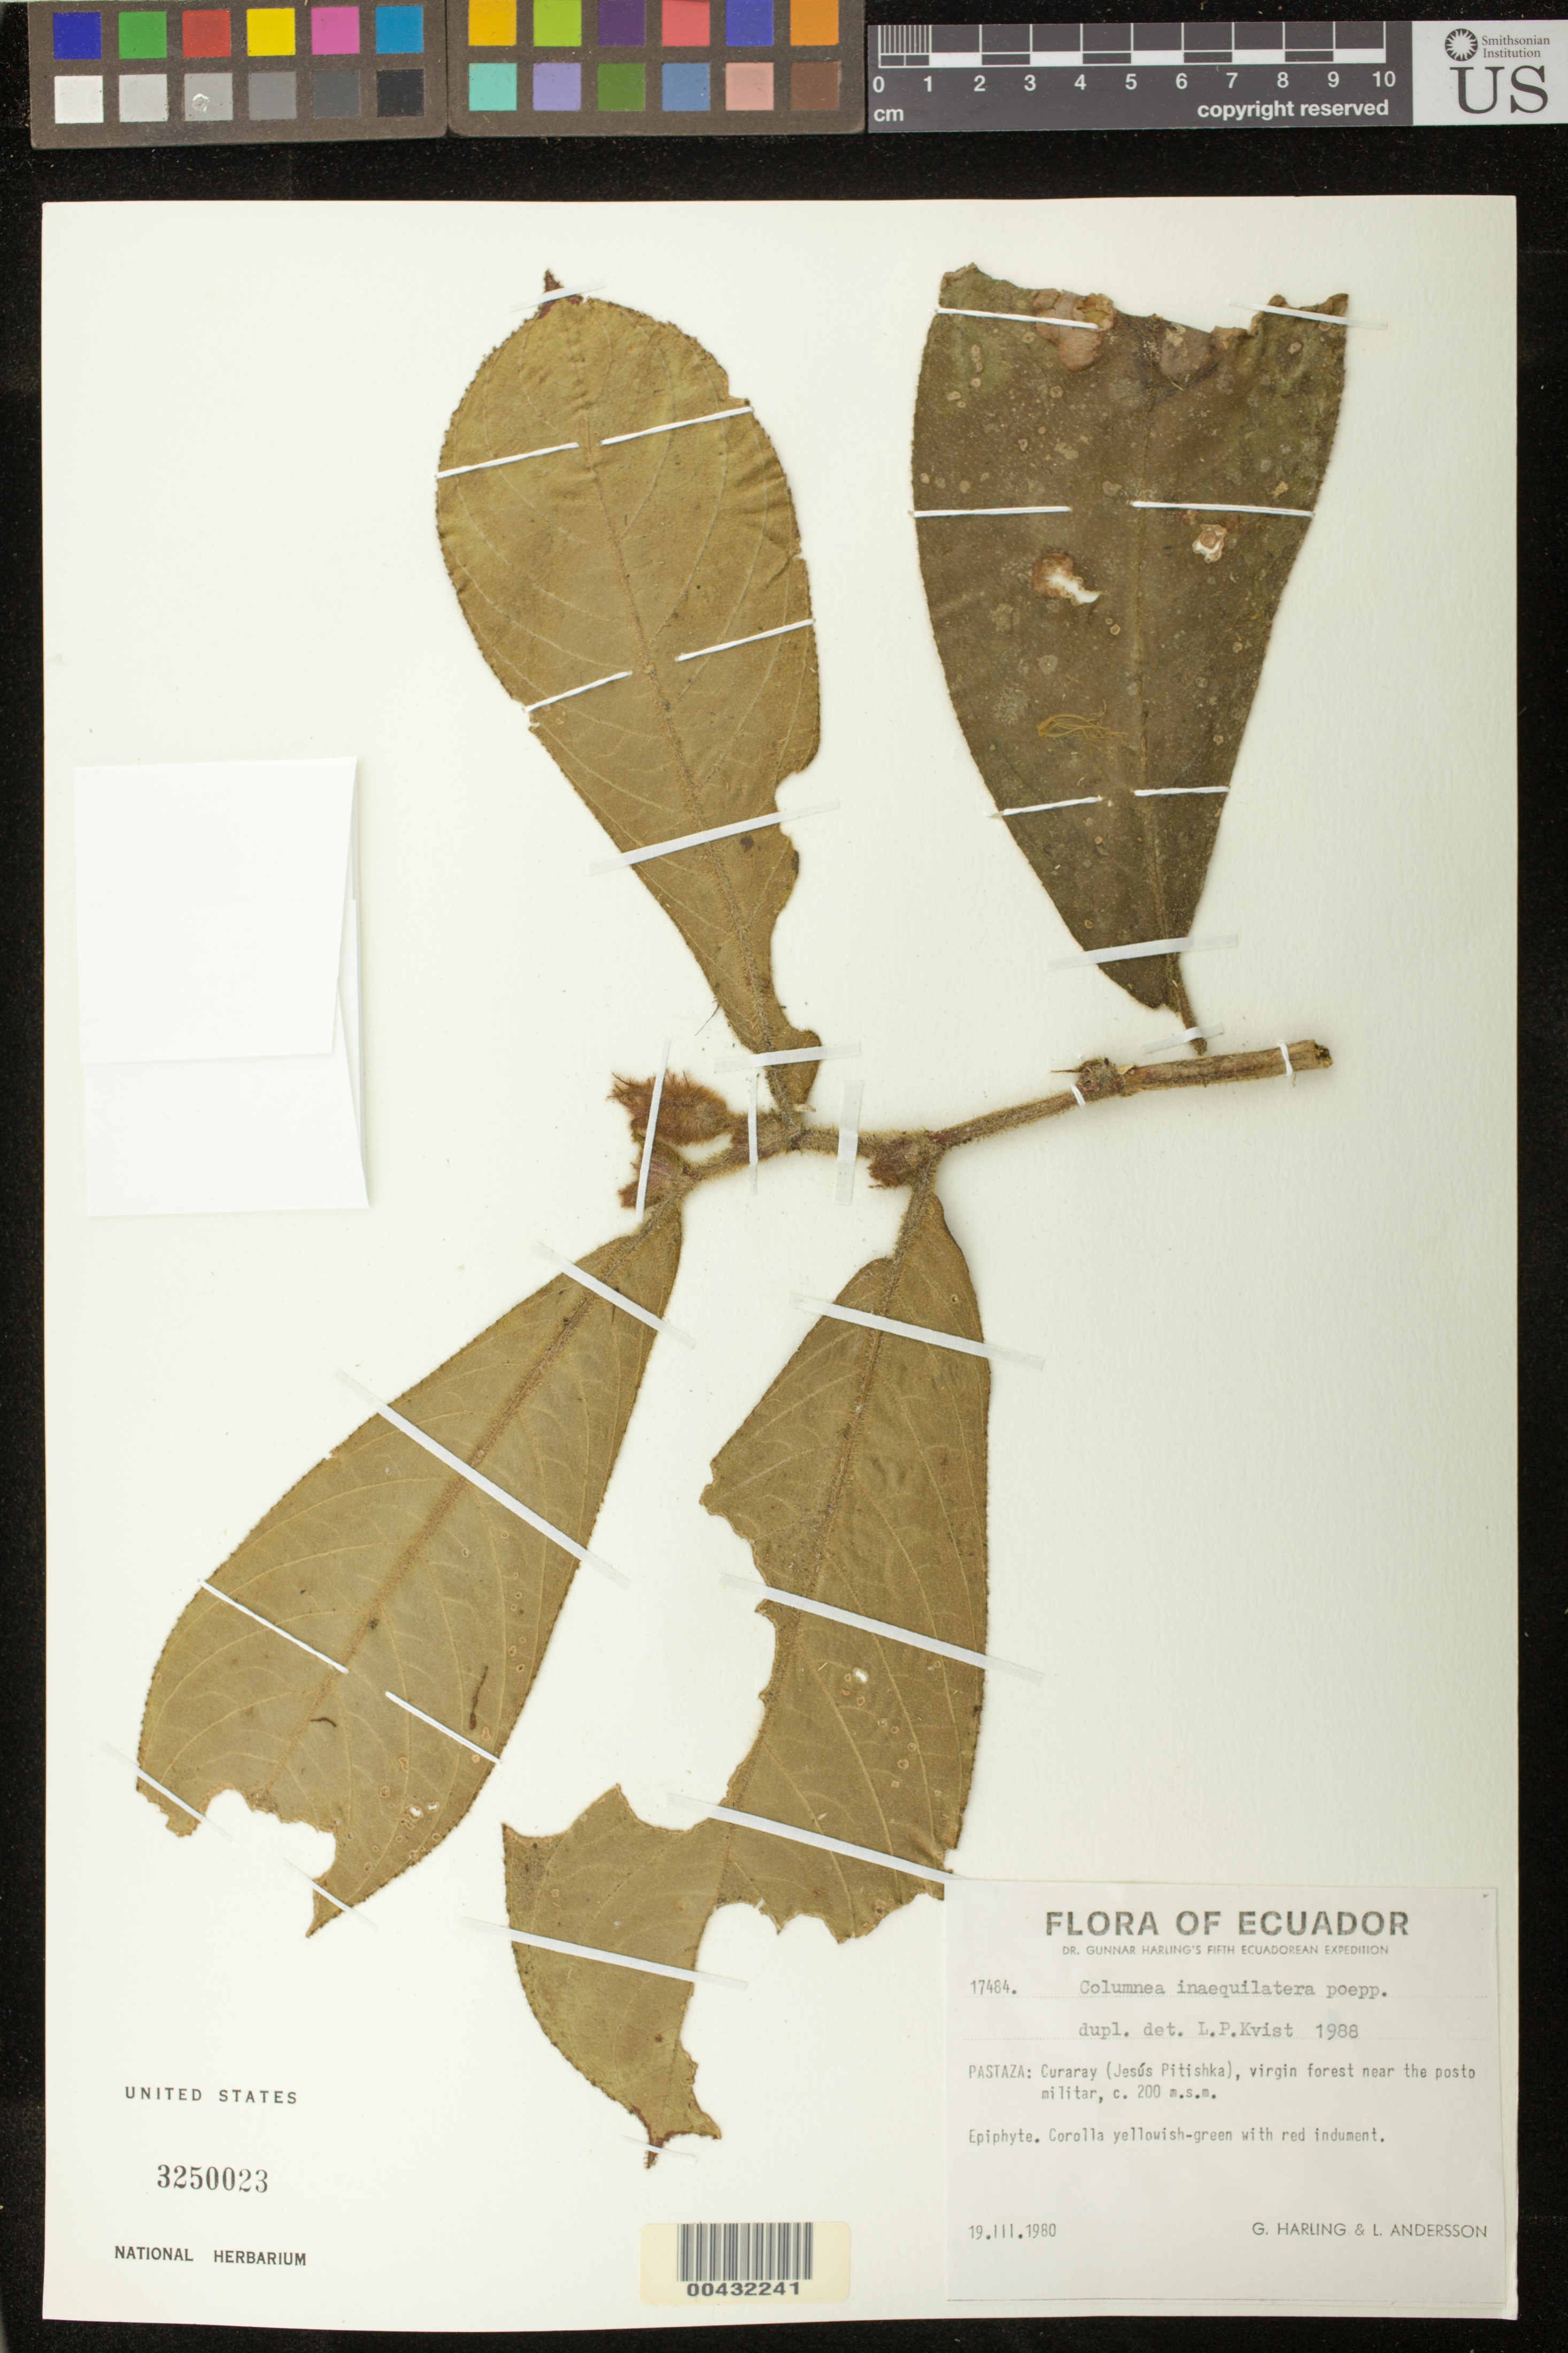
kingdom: Plantae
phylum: Tracheophyta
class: Magnoliopsida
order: Lamiales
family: Gesneriaceae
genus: Columnea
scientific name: Columnea inaequilatera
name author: Poepp.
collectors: G. Harling & L. Andersson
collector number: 17484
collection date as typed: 19 Mar 1980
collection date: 1980-03-19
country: Ecuador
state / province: Pastaza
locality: Curaray (Jesus Pitishka), near the posto militar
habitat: Virgin forest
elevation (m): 200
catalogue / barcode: US 3250023